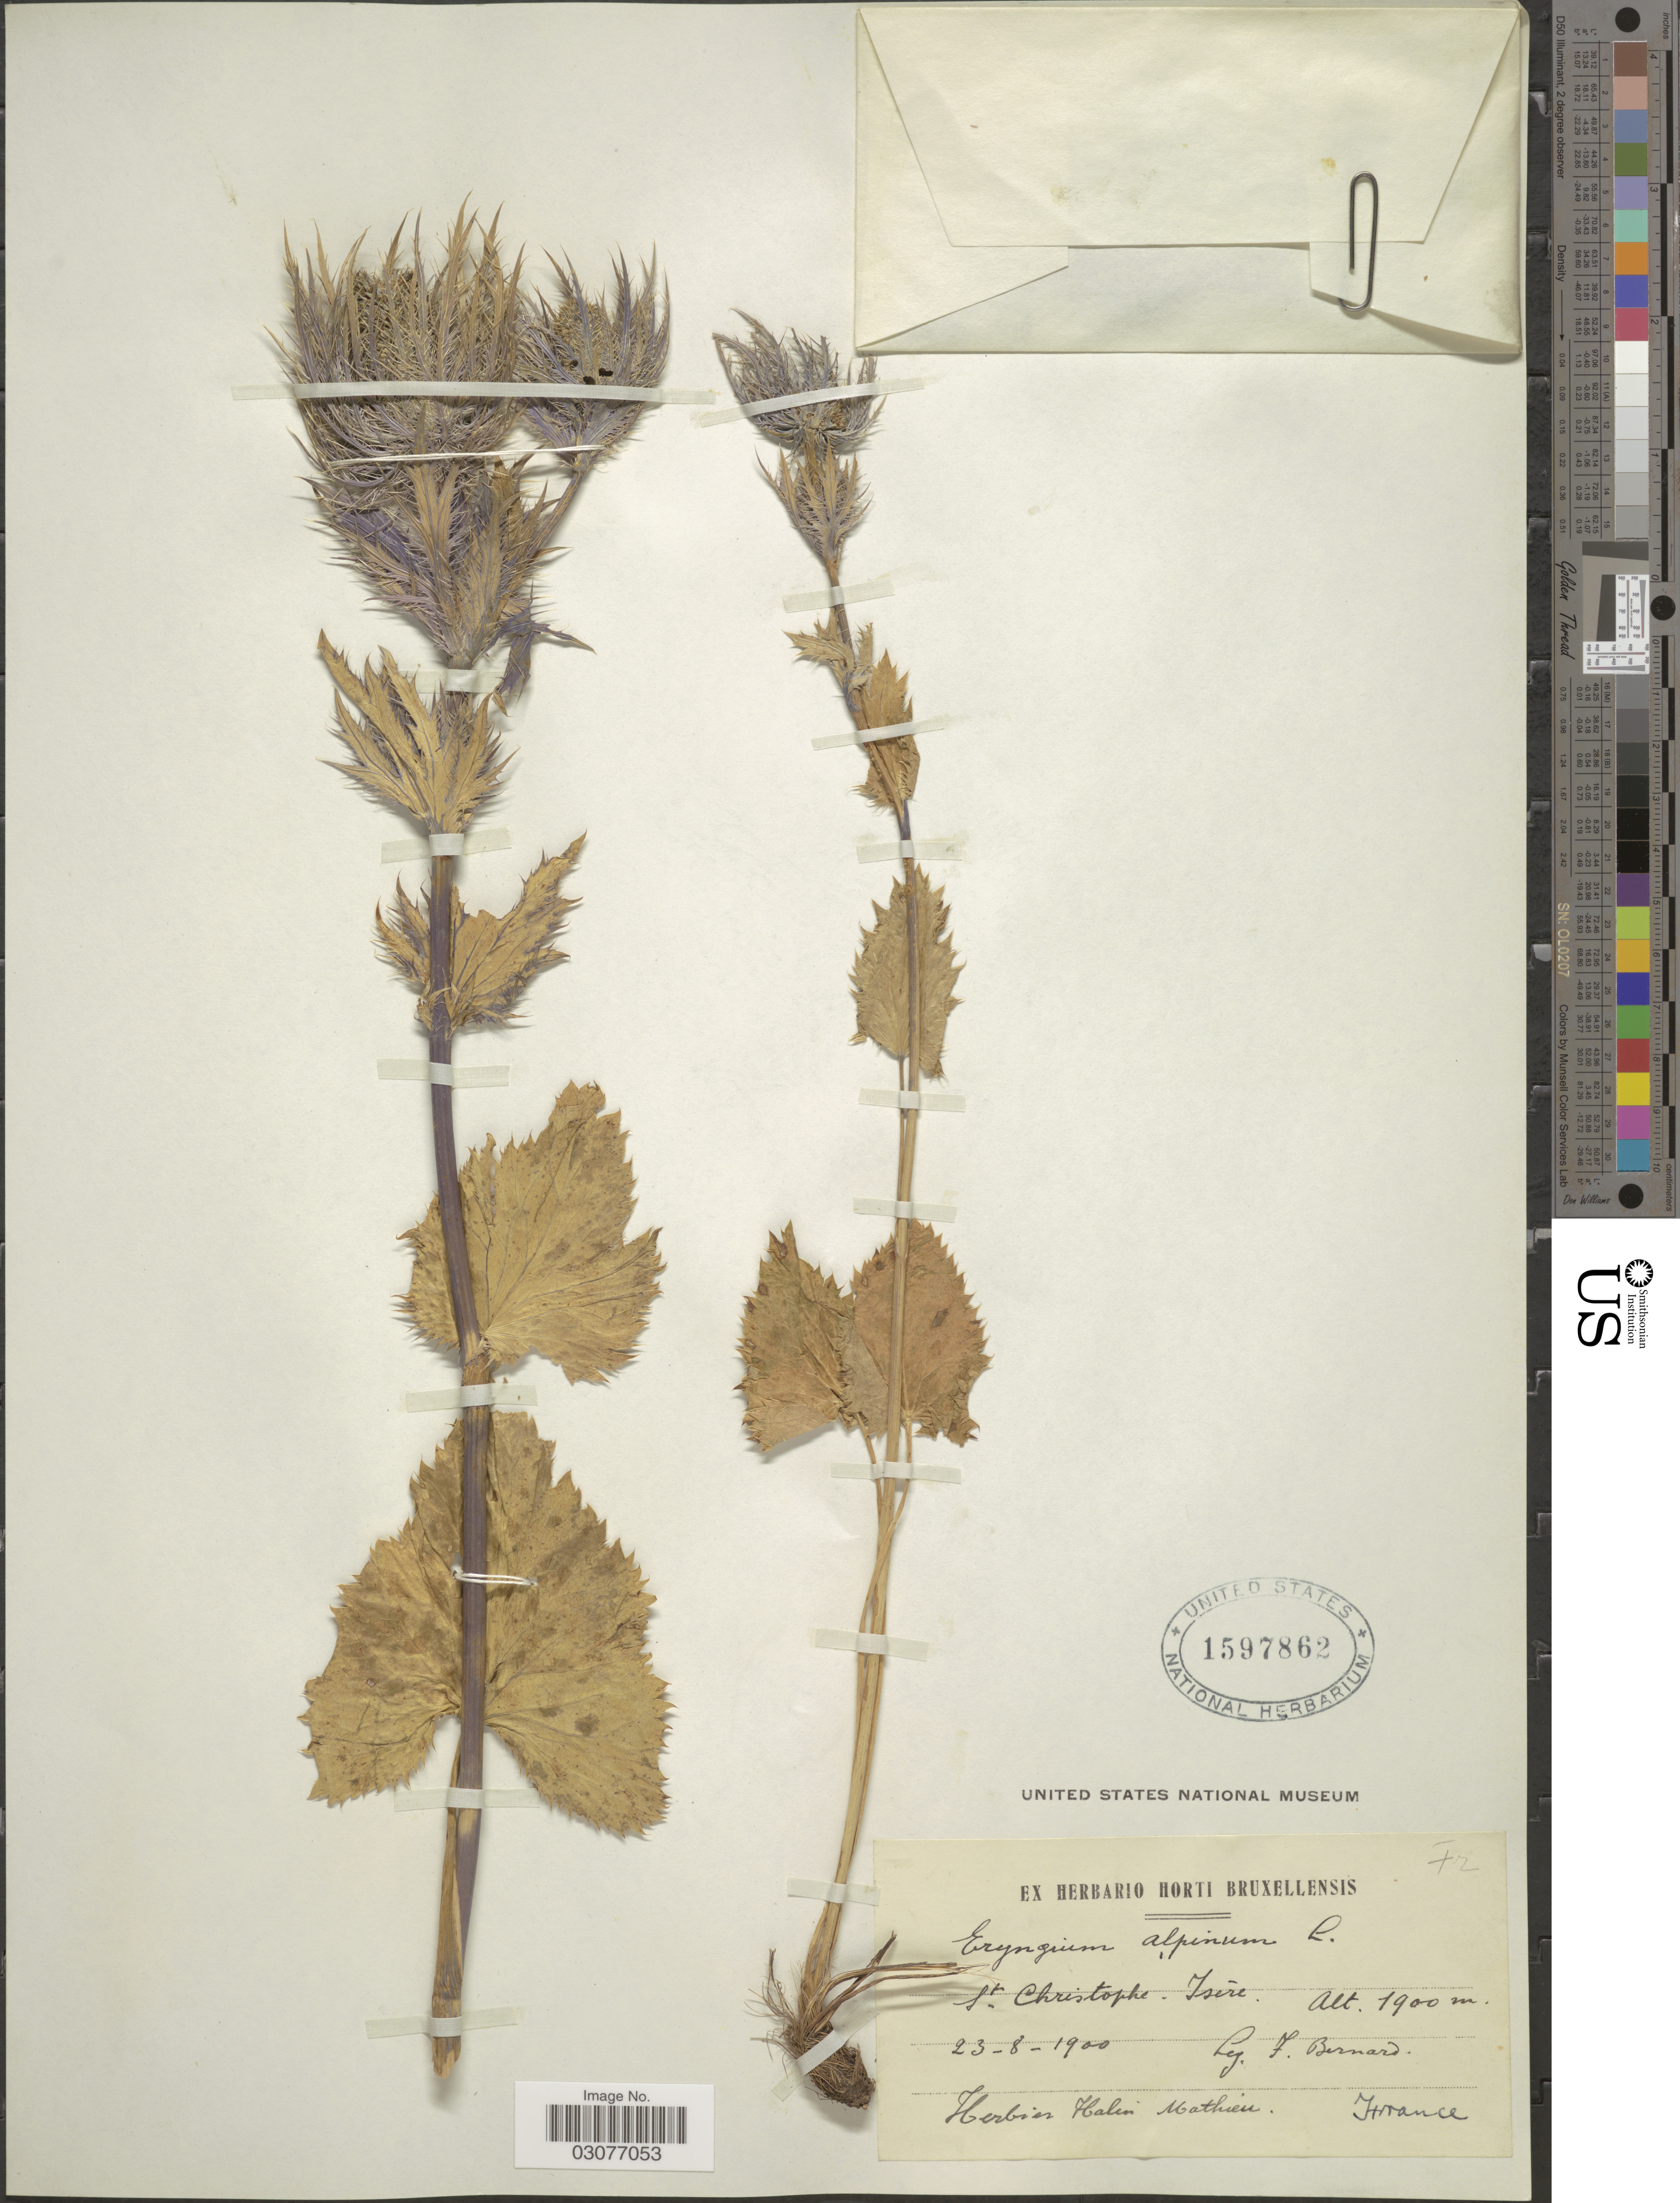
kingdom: Plantae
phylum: Tracheophyta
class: Magnoliopsida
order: Apiales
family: Apiaceae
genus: Eryngium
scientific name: Eryngium alpinum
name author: L.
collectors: F. Bernard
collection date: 1900-08-23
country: France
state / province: Auvergne-Rhône-Alpes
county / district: Isère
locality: St Christophe-Isére.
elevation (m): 1900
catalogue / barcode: US 1597862